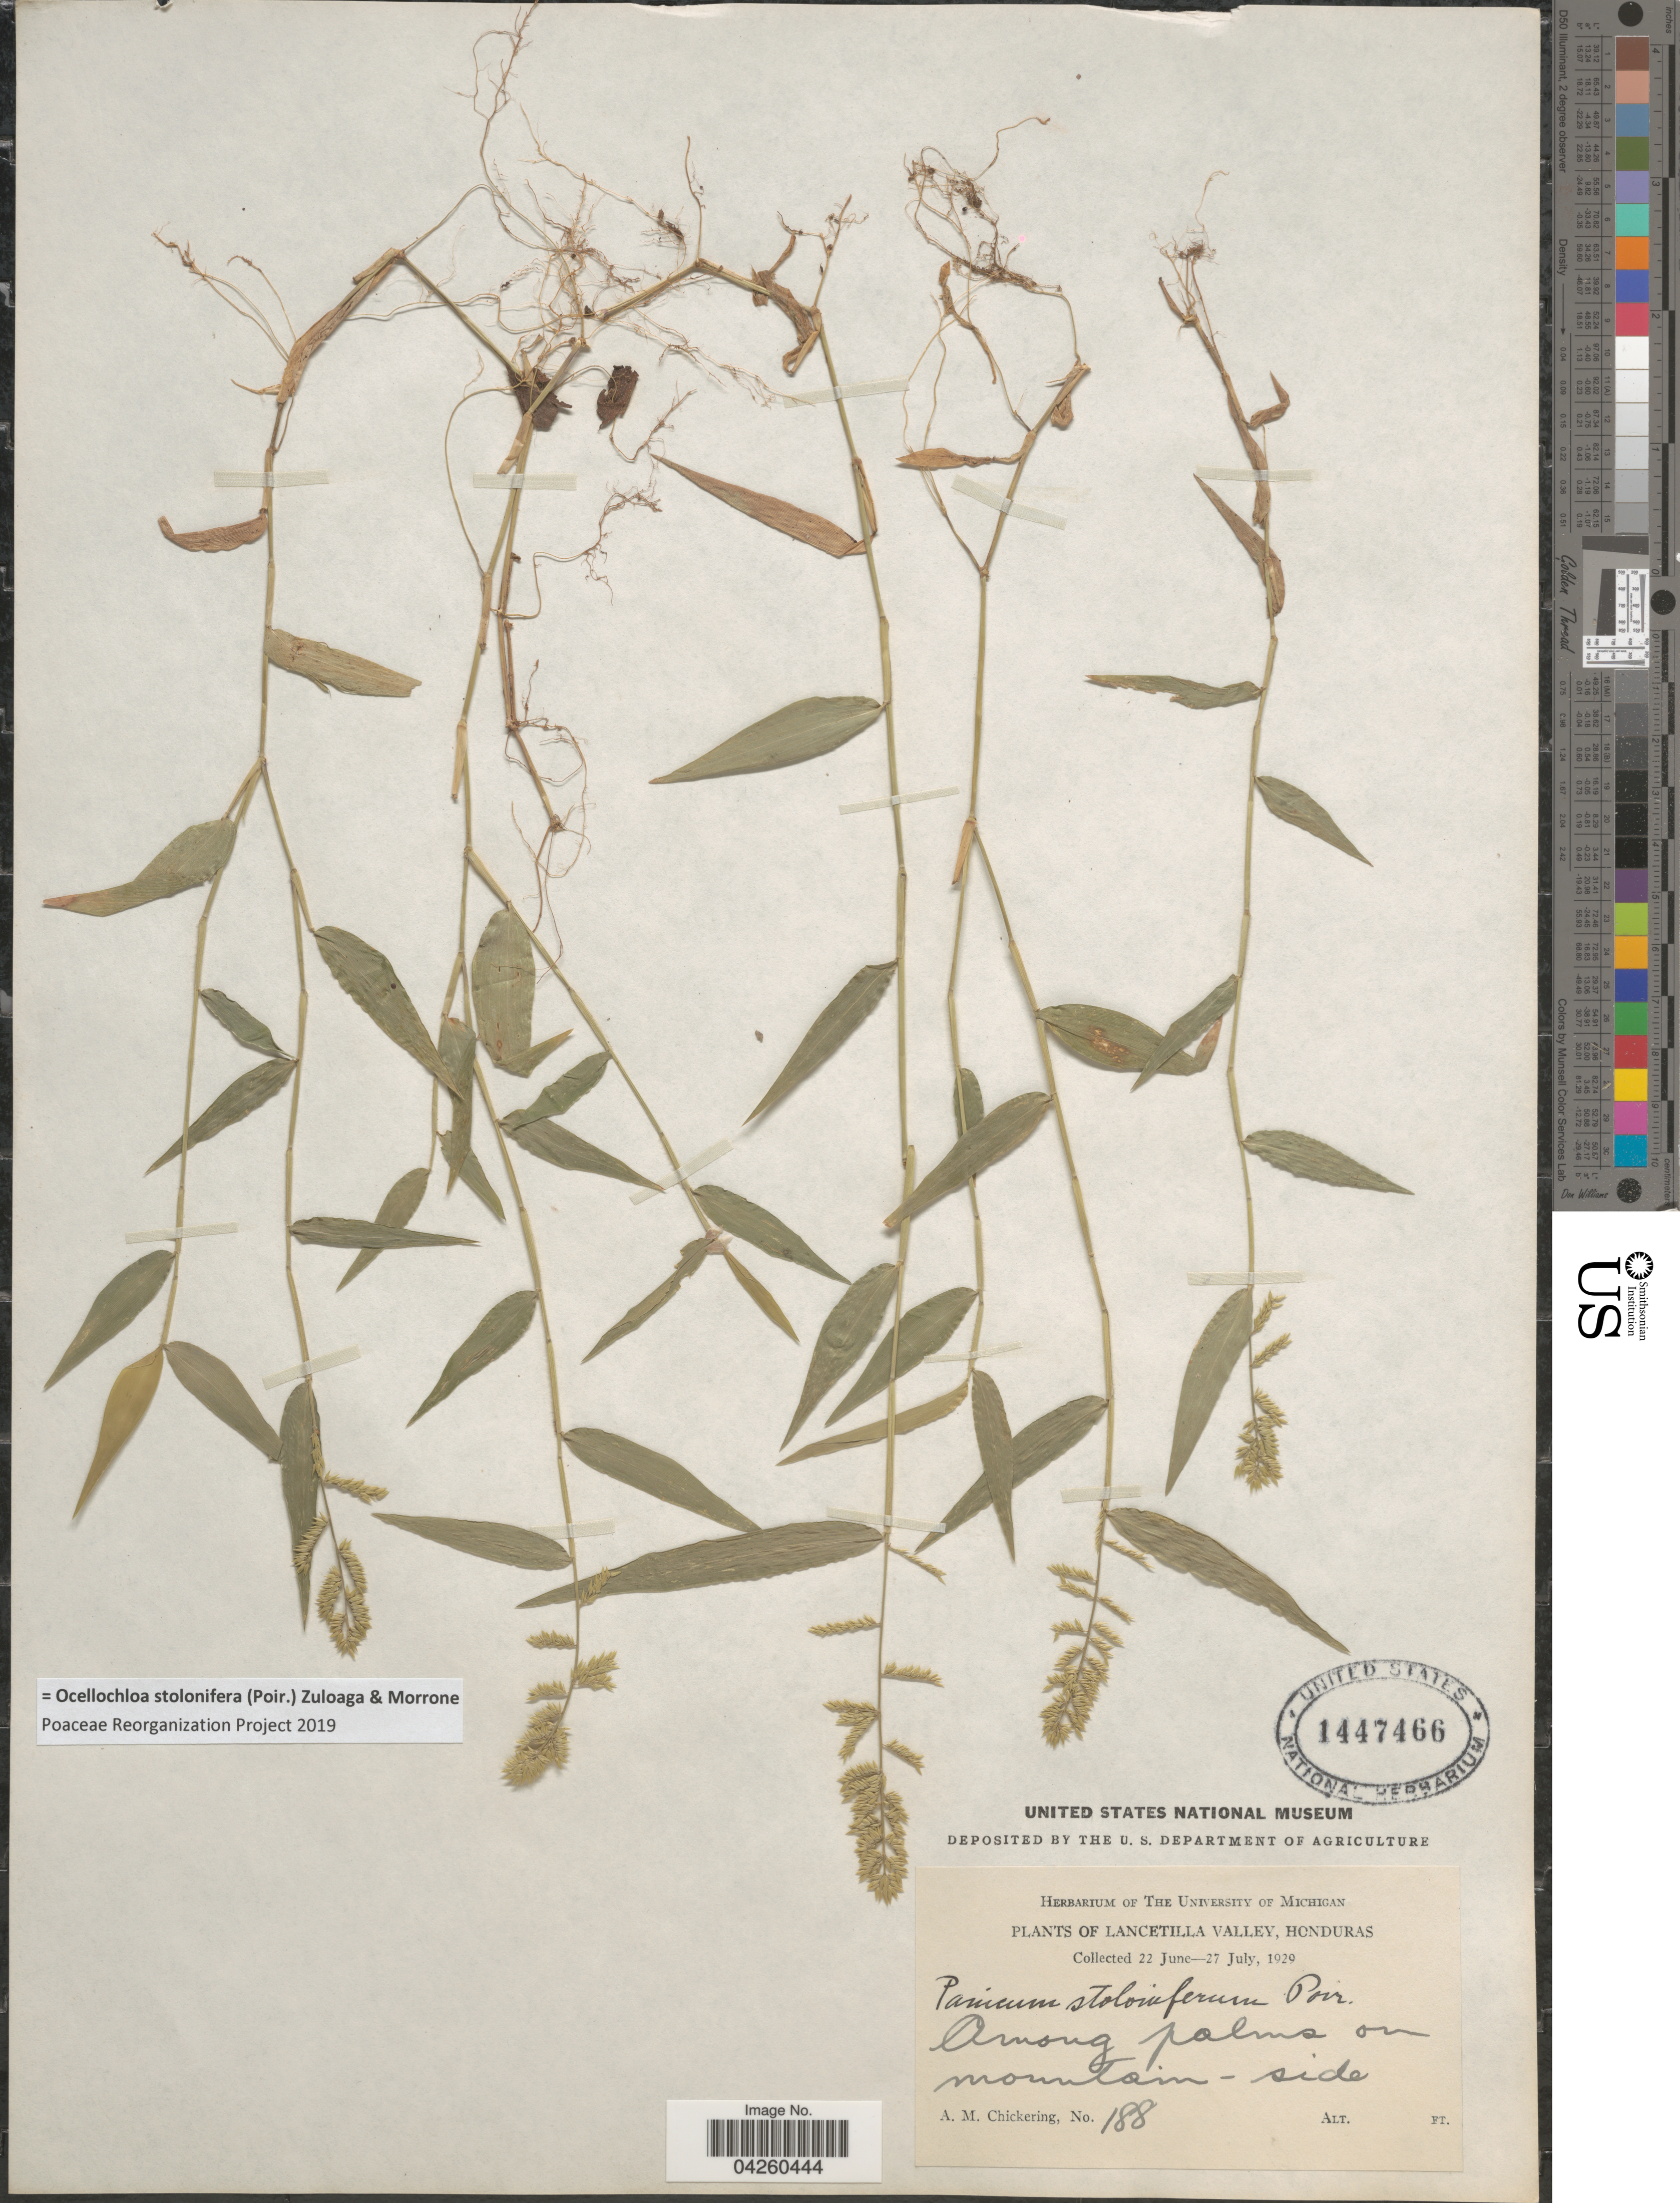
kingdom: Plantae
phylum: Tracheophyta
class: Liliopsida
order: Poales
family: Poaceae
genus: Ocellochloa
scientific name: Ocellochloa stolonifera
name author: (Poir.) Zuloaga & Morrone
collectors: A. Chickering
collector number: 188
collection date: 1929-06-22/1929-07-27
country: Honduras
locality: Lancetilla Valley. Among palms on mountain - side.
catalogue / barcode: US 1447466